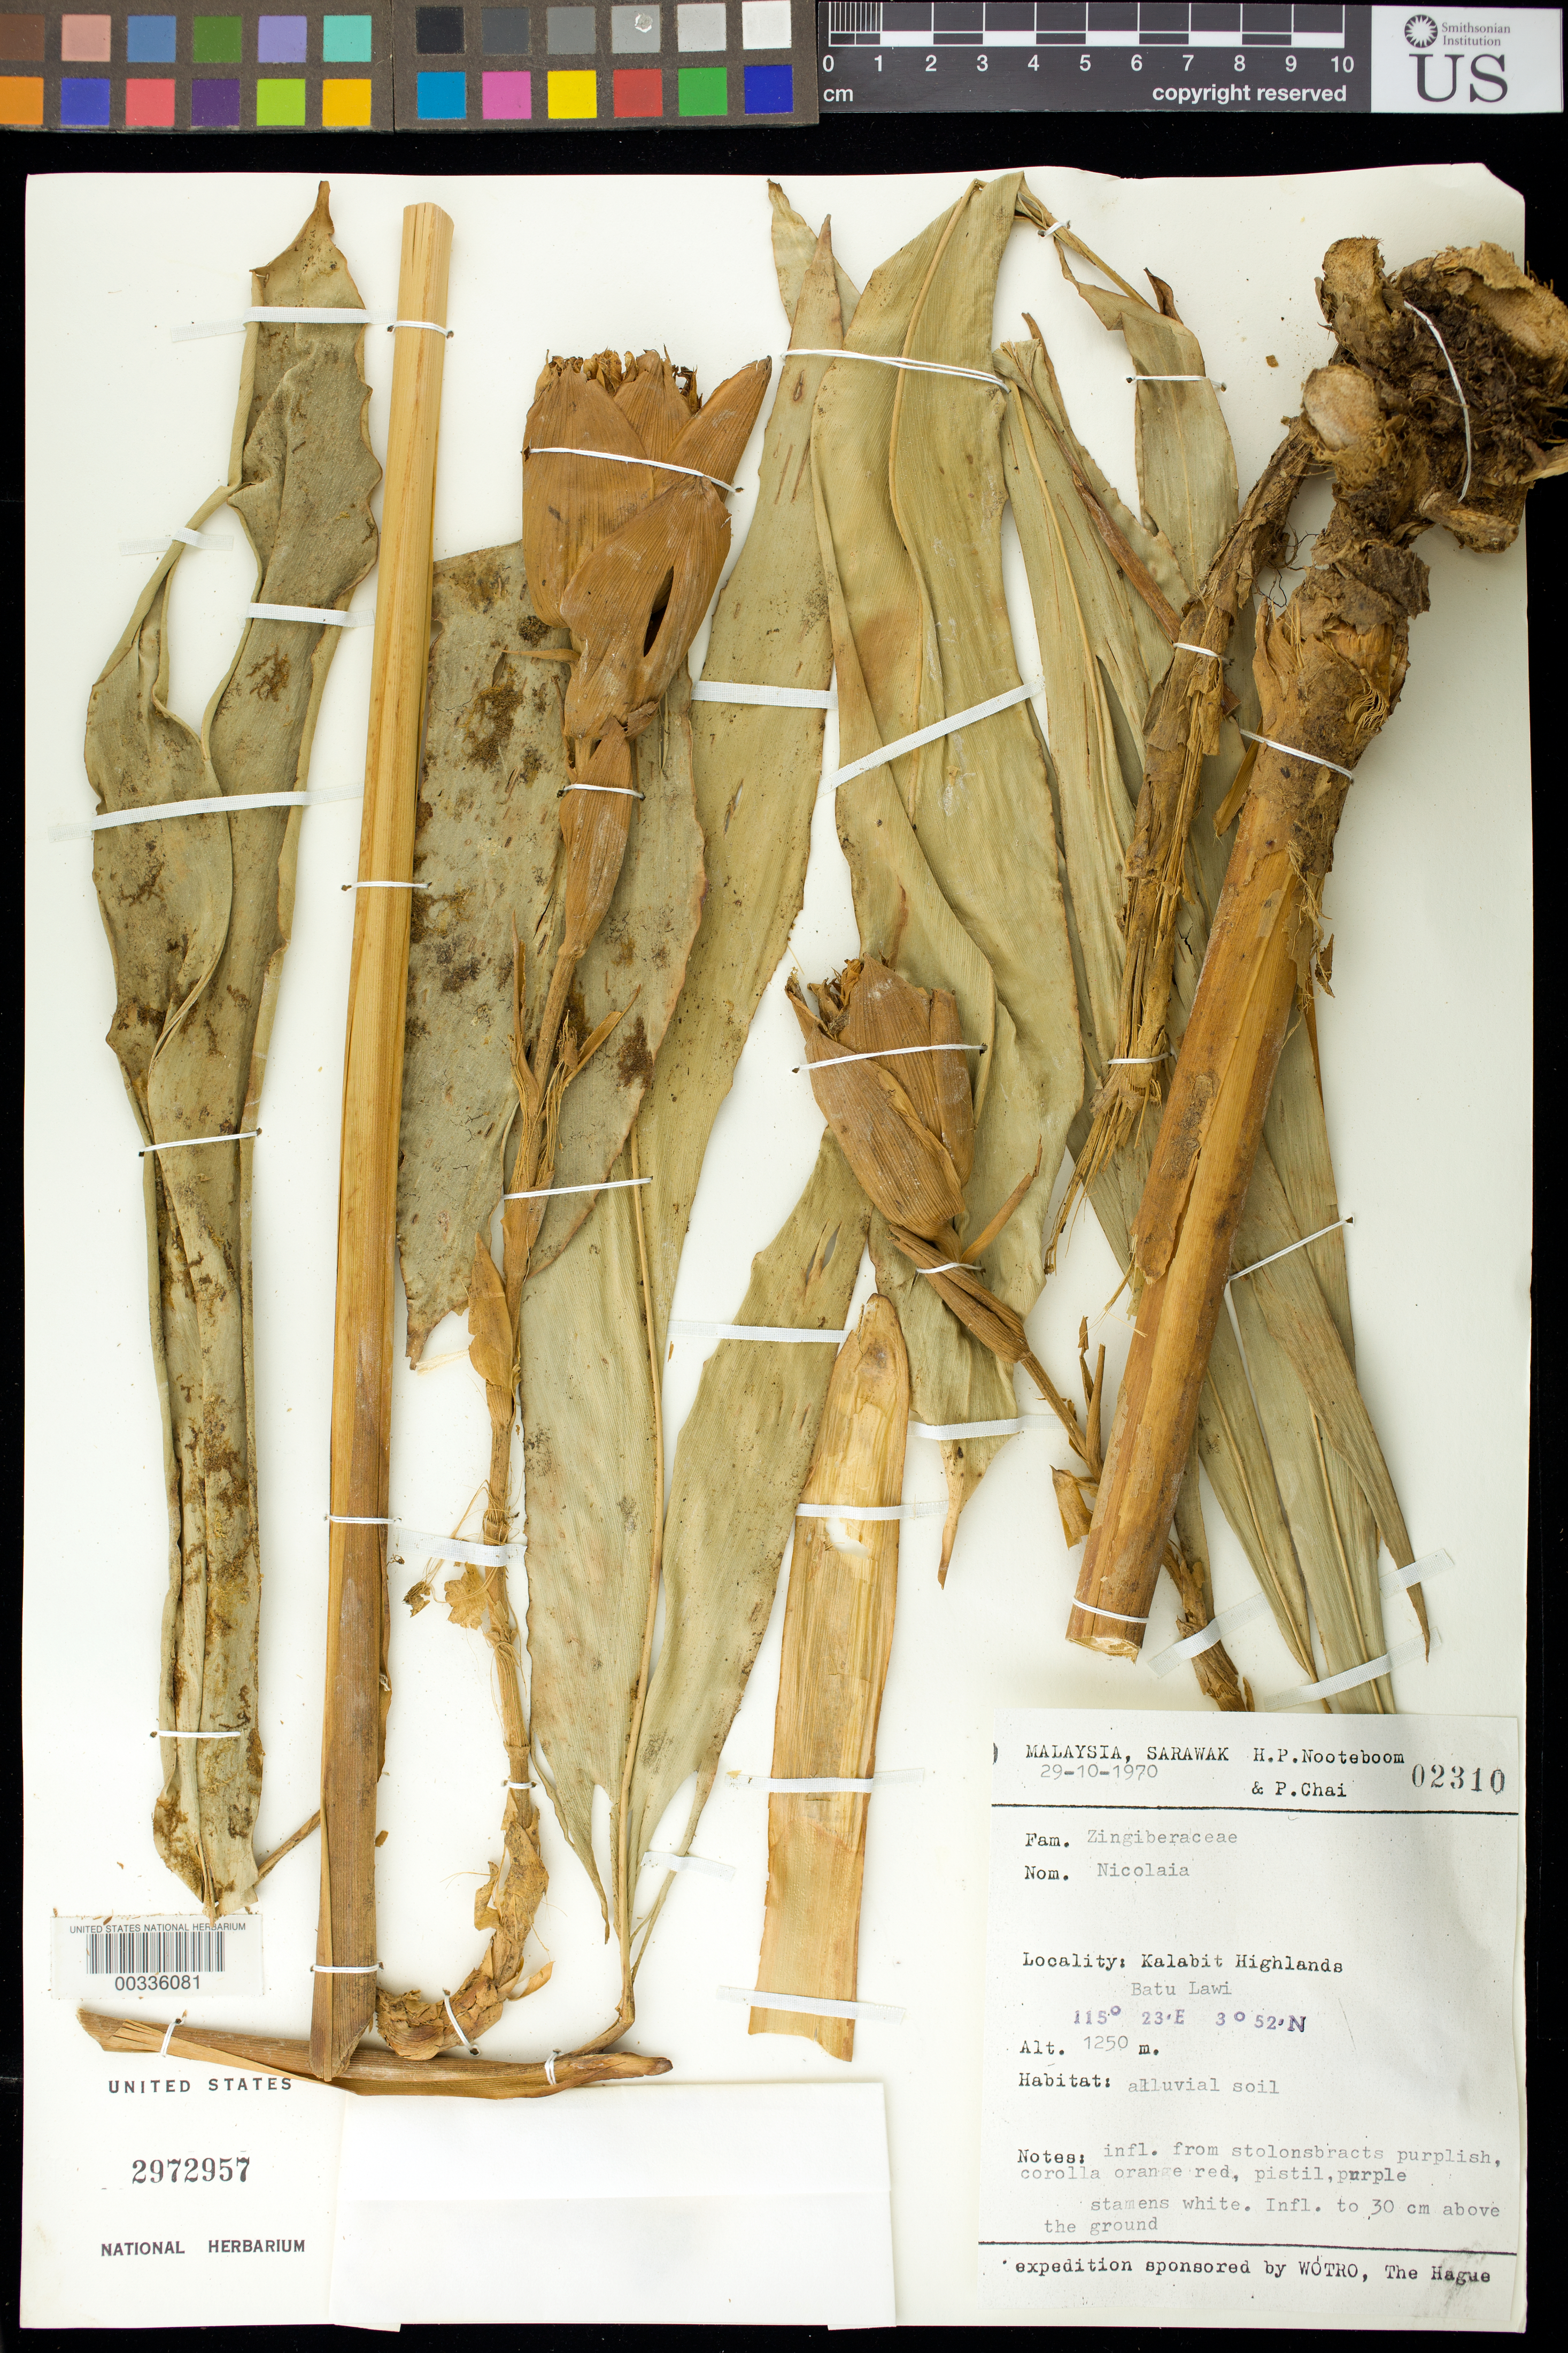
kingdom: Plantae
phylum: Tracheophyta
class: Liliopsida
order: Zingiberales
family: Zingiberaceae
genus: Etlingera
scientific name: Etlingera sp.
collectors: H. P. Nooteboom & P. Chai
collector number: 02310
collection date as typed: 29 Oct 1970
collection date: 1970-10-29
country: Malaysia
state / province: Sarawak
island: Borneo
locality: Kalabit highlands, batu lawi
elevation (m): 1250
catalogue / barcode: US 2972957